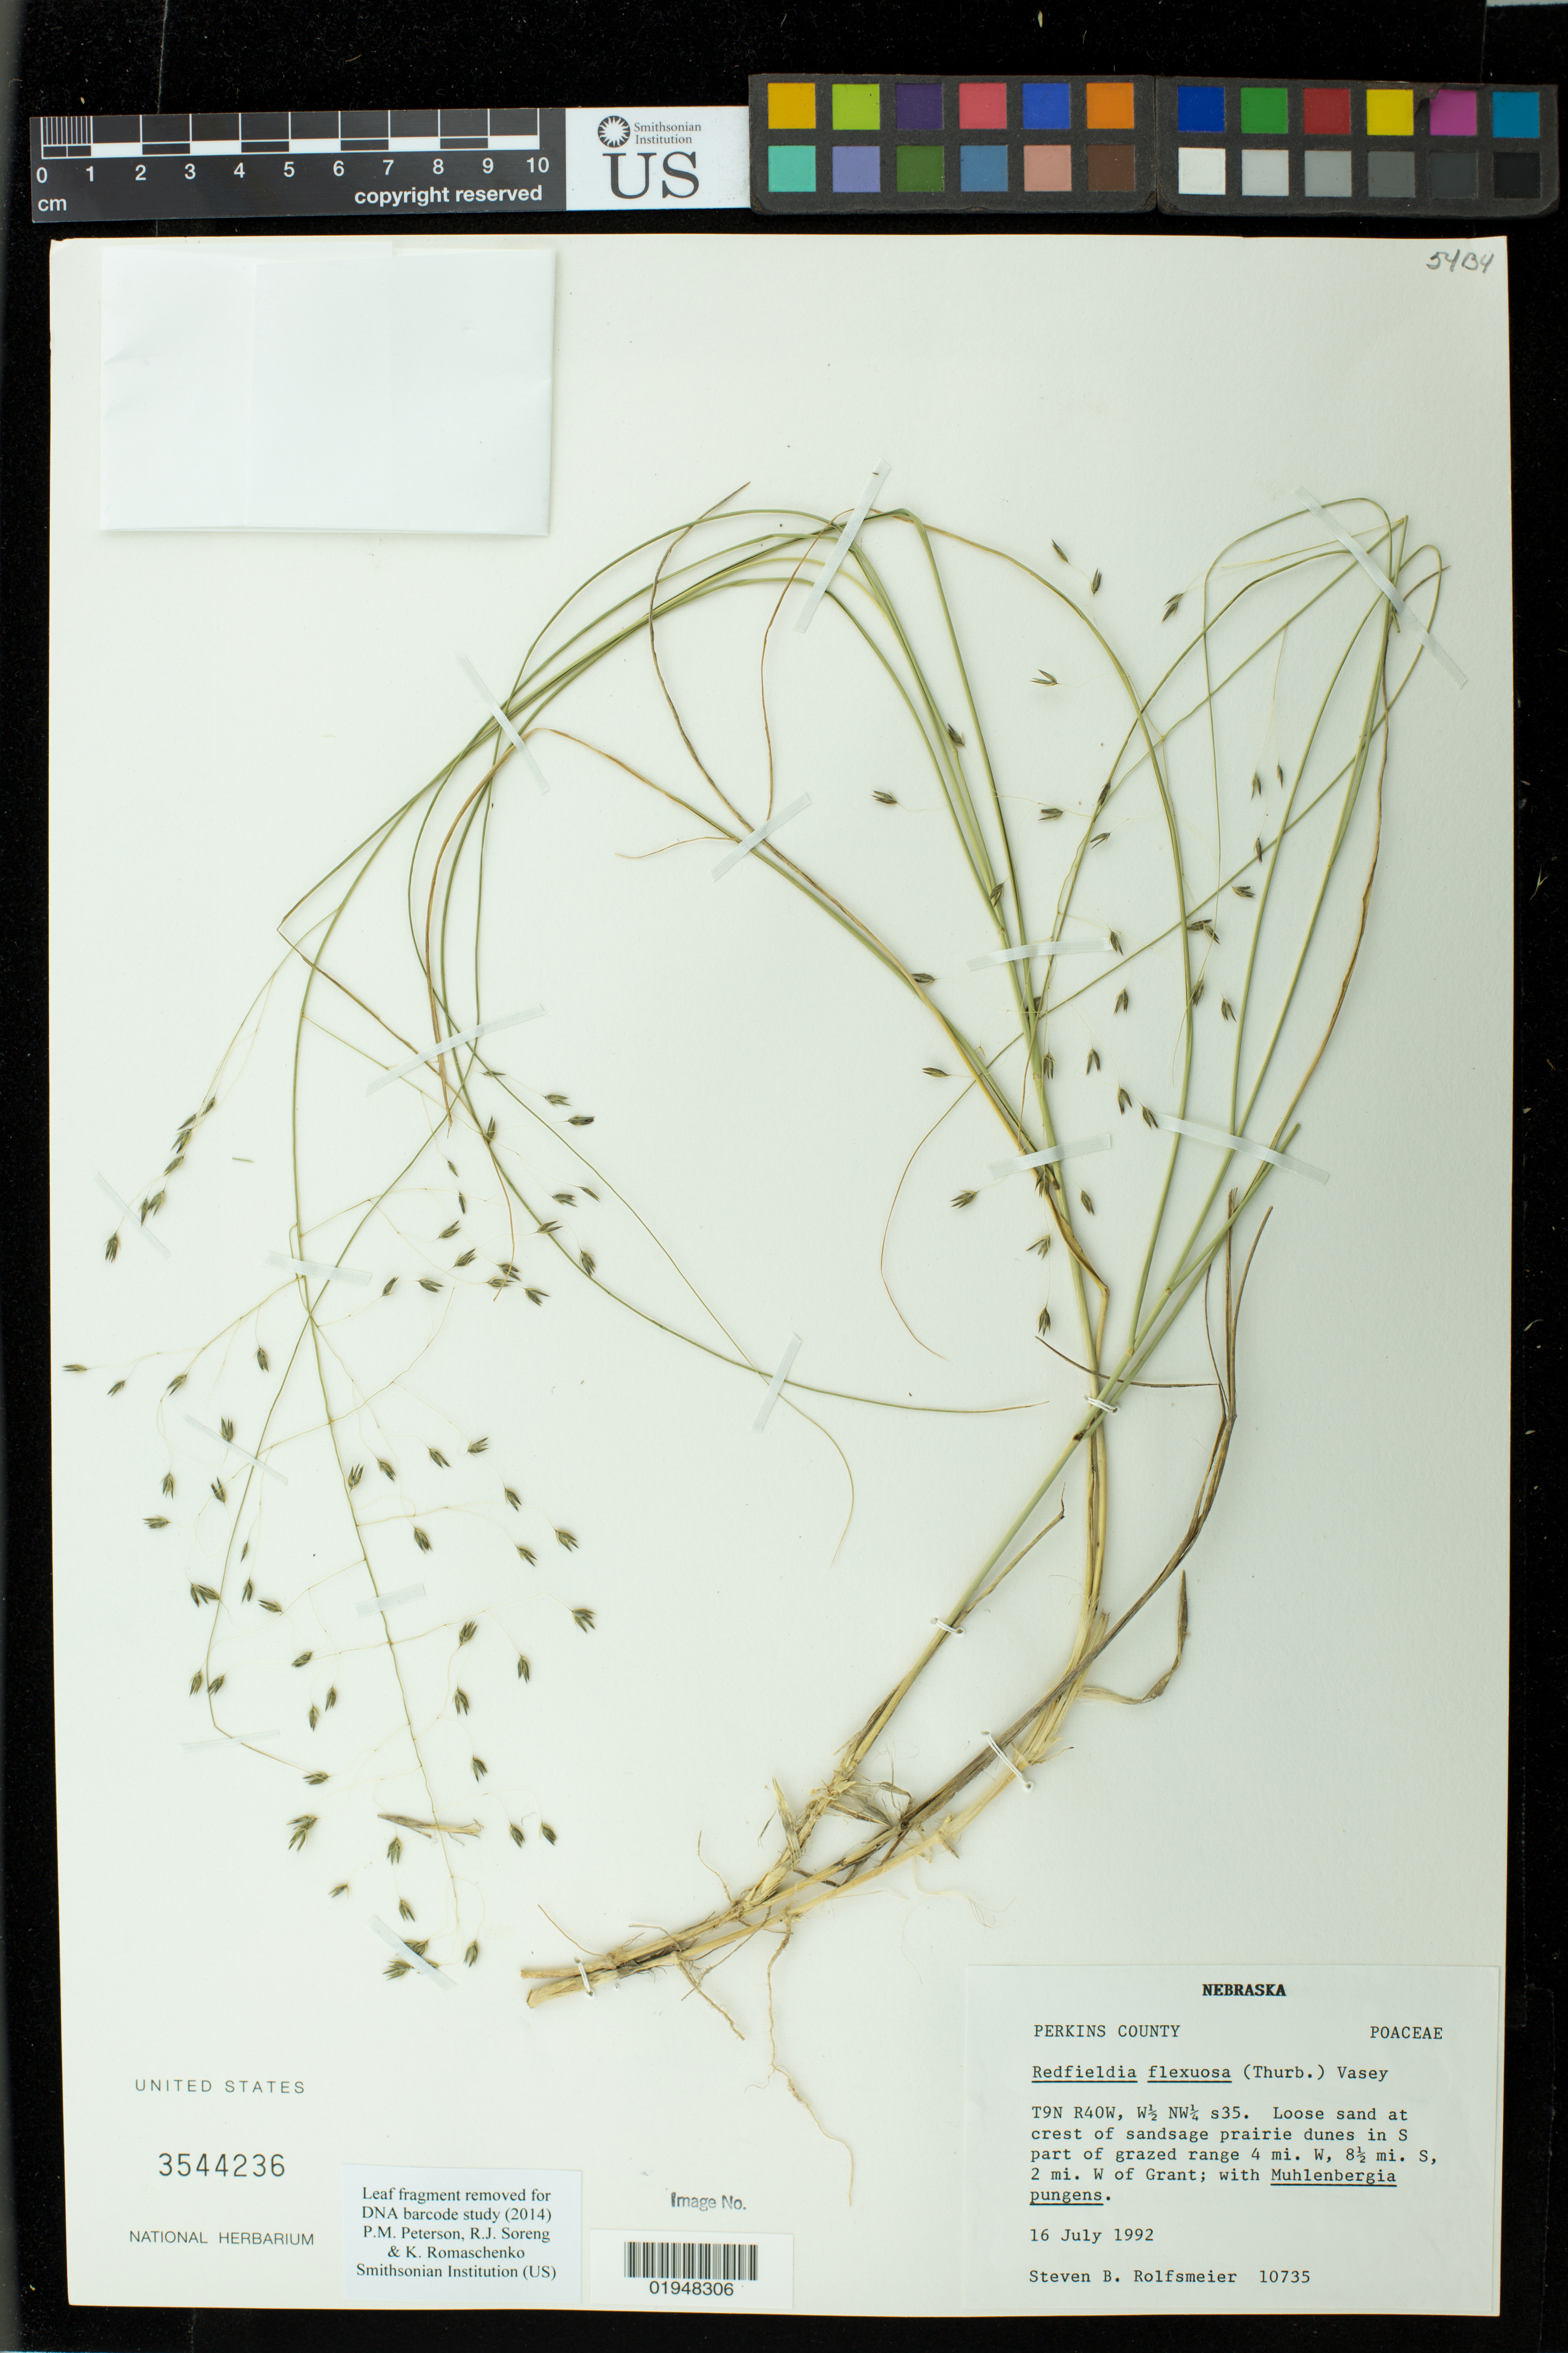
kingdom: Plantae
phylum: Tracheophyta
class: Liliopsida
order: Poales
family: Poaceae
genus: Redfieldia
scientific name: Redfieldia flexuosa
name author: Vasey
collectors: S. Rolfsmeier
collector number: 10735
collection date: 1992-07-16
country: United States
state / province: Nebraska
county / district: Perkins County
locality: T9N R40W, W1/2 NW1/4 s35.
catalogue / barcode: US 3544236